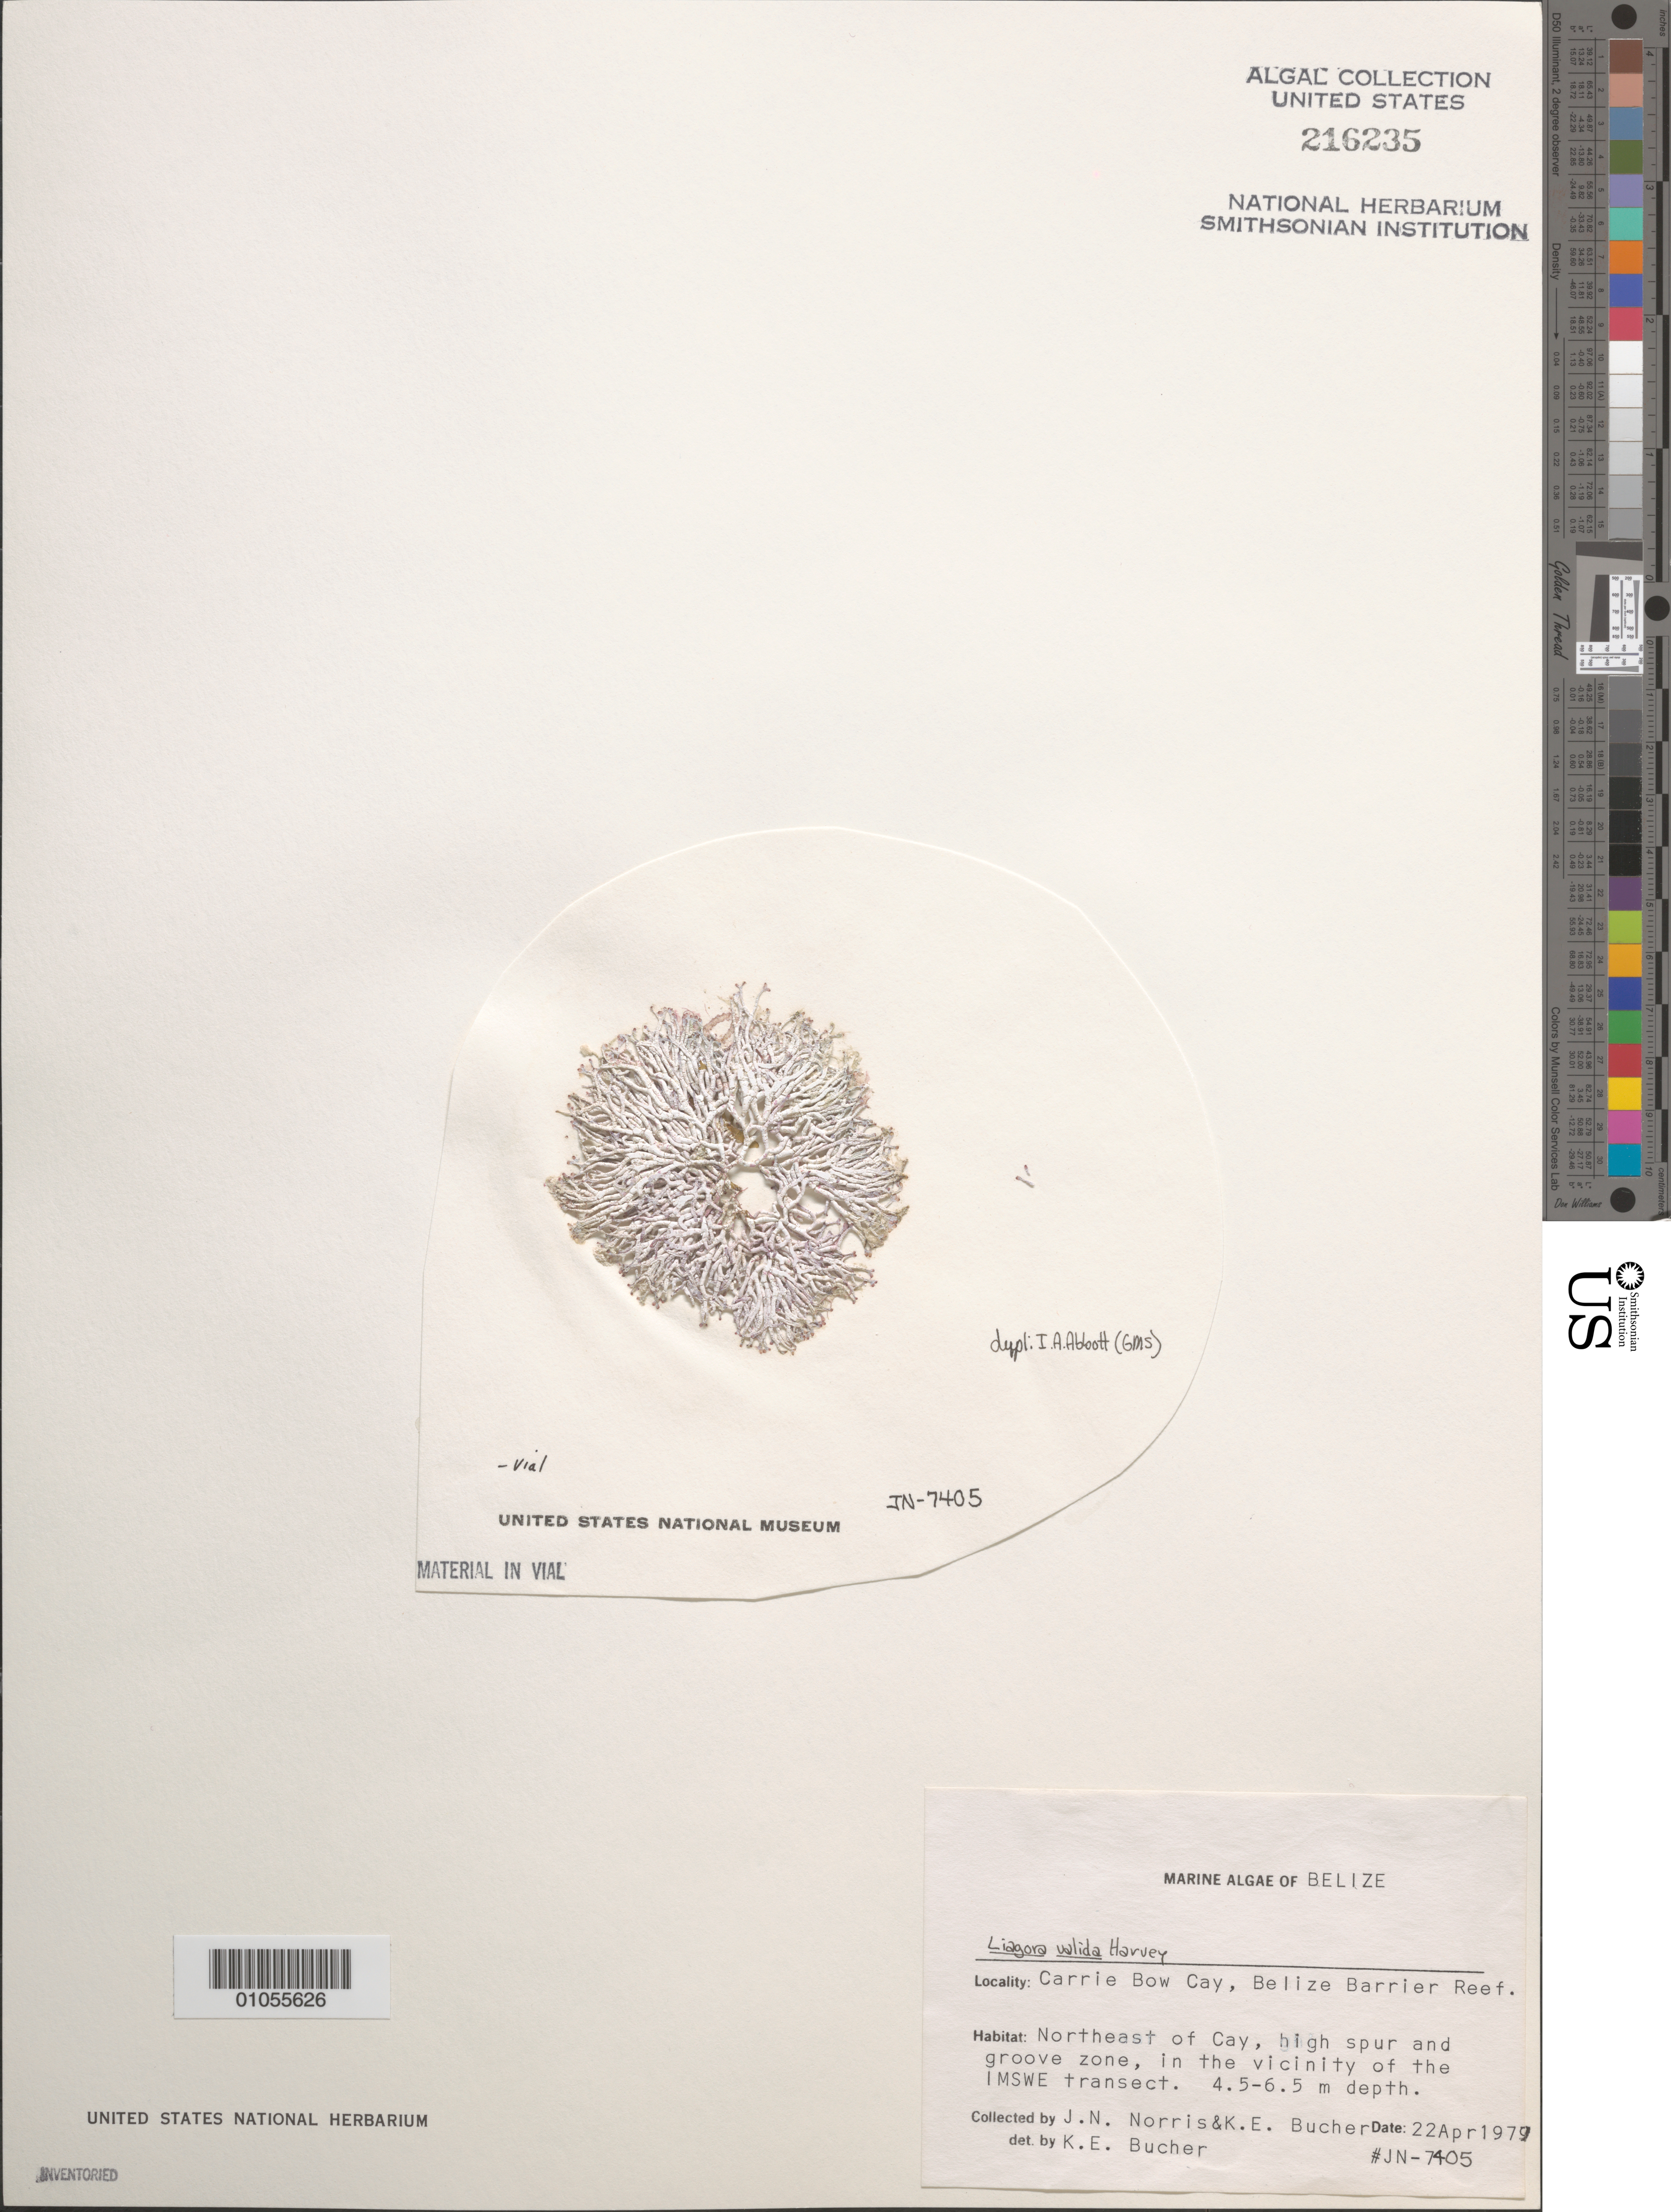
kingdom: Plantae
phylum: Rhodophyta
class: Florideophyceae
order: Nemaliales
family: Liagoraceae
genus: Titanophycus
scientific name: Titanophycus validus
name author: (Harv.) Huisman et al.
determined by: Algae name updating Project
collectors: J. N. Norris & K. E. Bucher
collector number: JN-7405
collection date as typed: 22 Apr 1979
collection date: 1979-04-22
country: Belize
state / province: Stann Creek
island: Carrie Bow Cay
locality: Upper spur and groove zone, in IMSWE transect area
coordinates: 16 48'N, 88 05'W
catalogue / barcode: US 216235